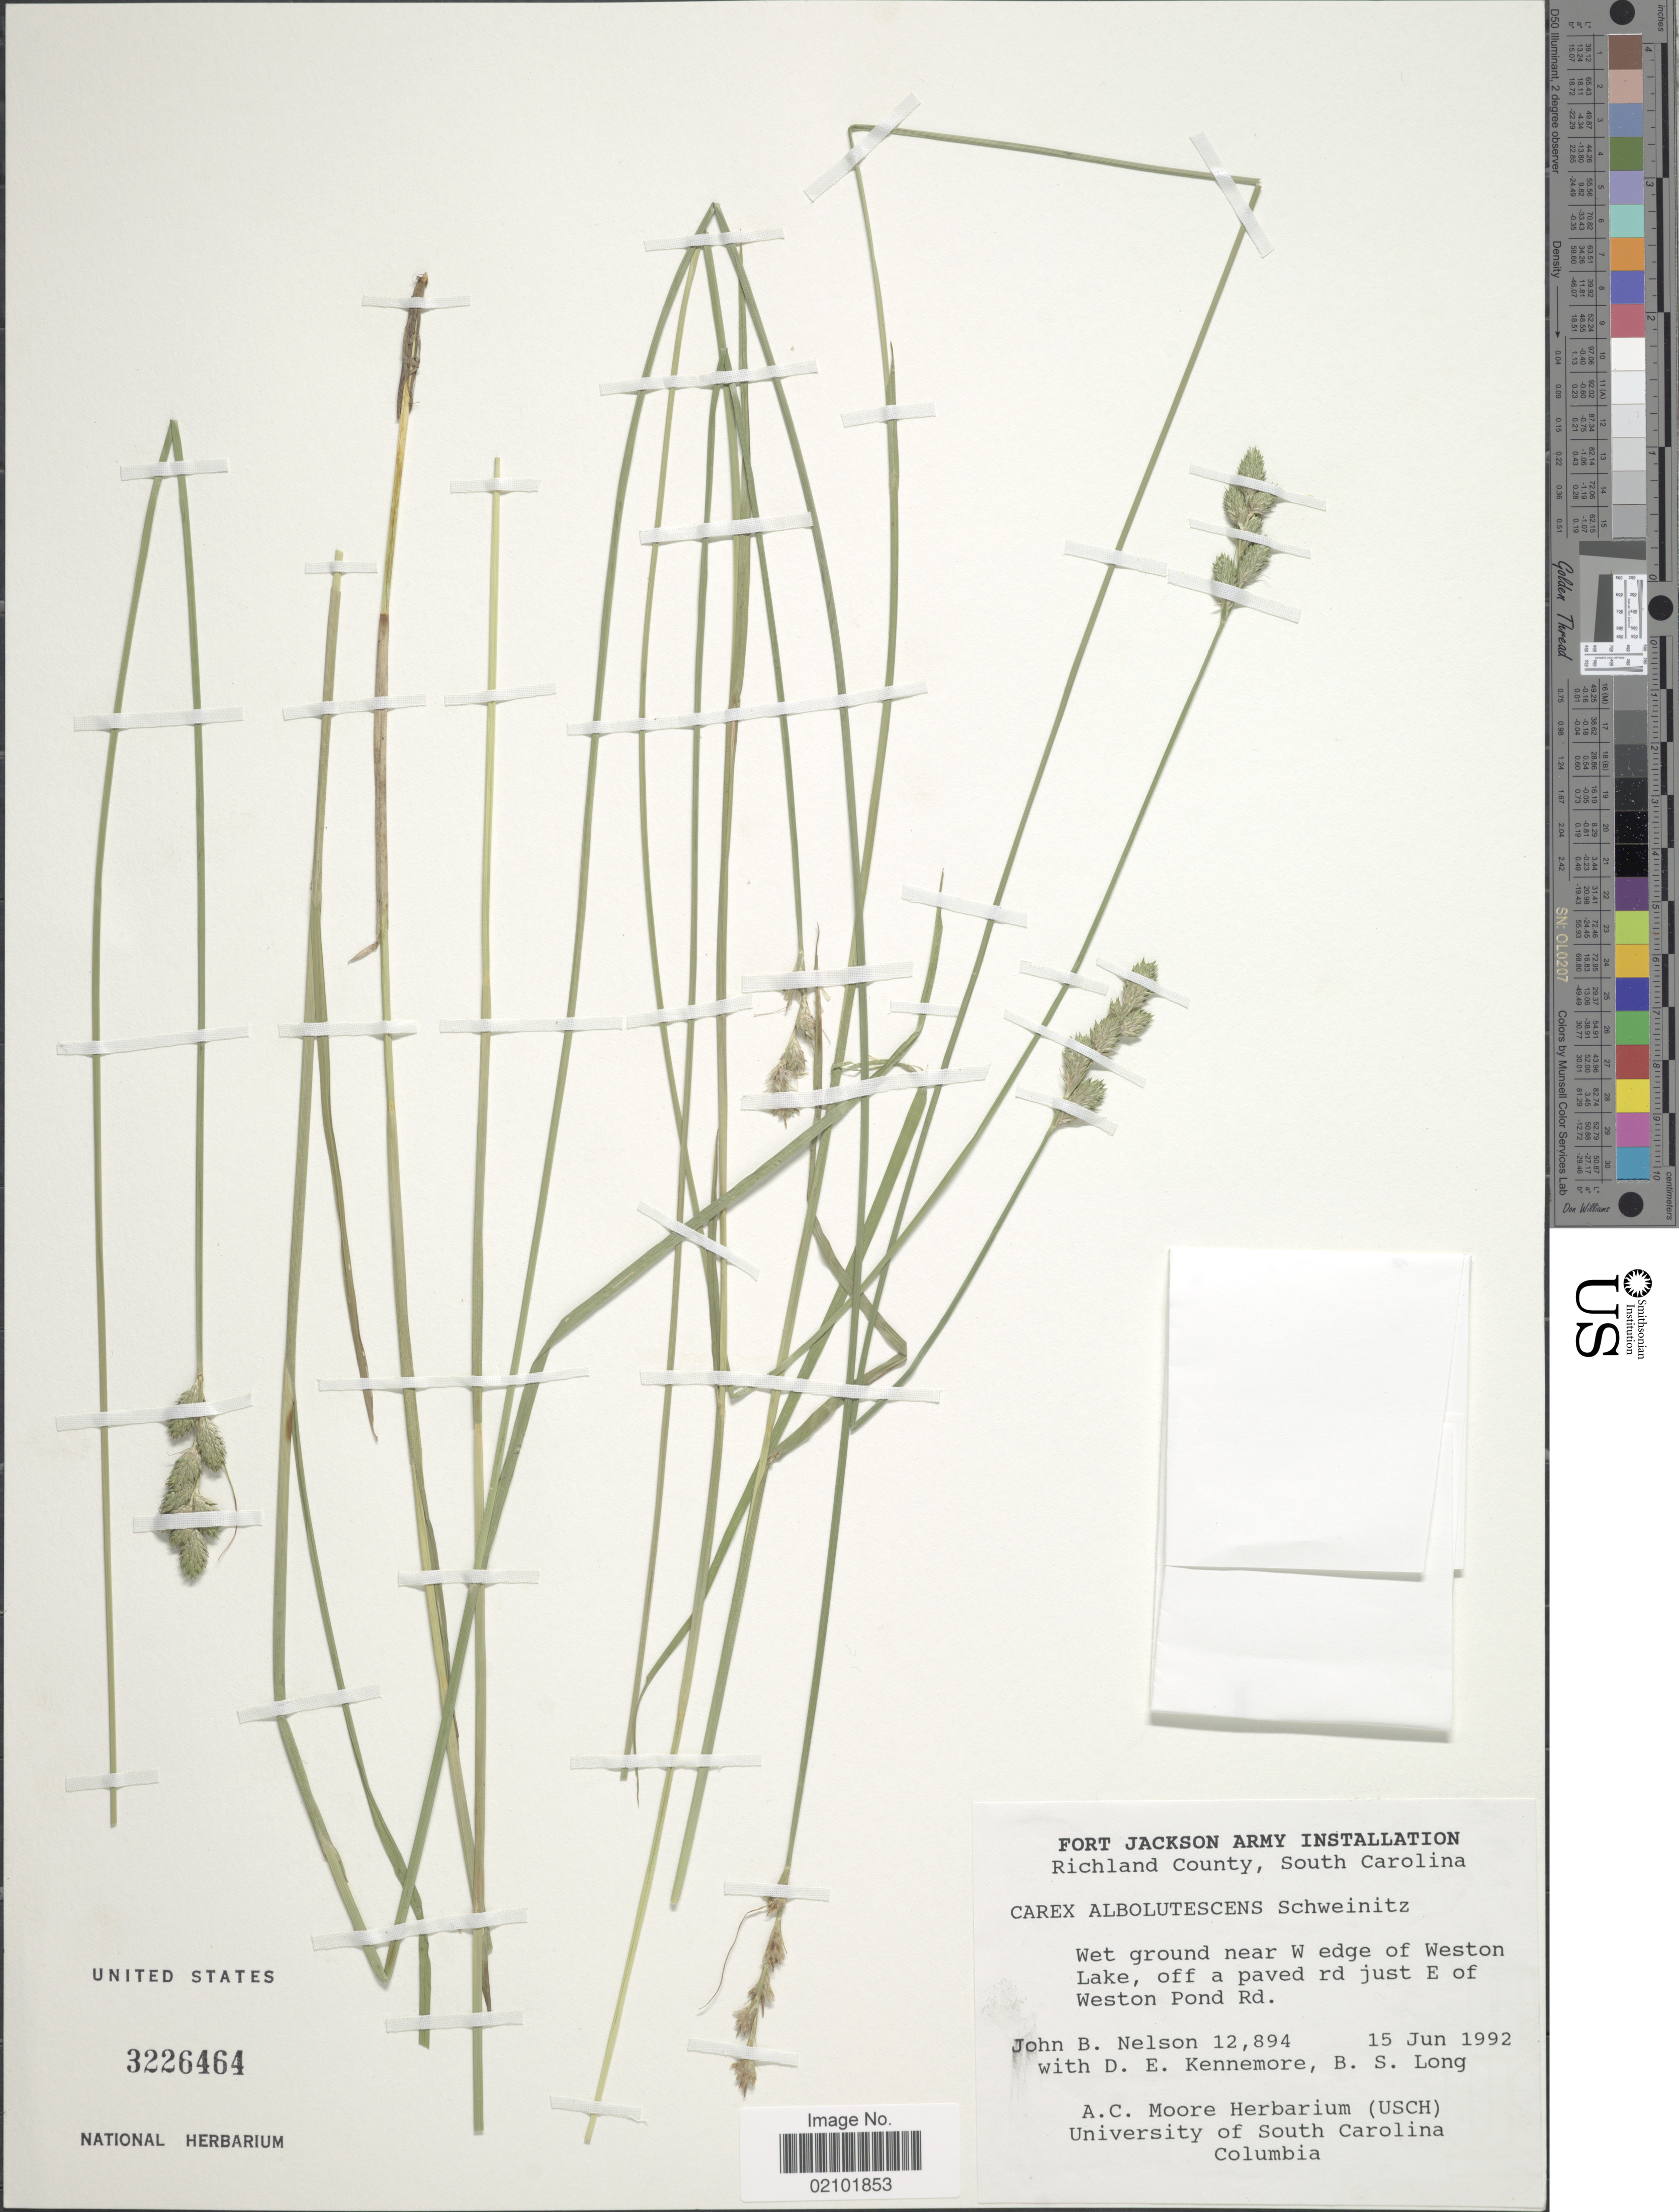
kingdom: Plantae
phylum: Tracheophyta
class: Liliopsida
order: Poales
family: Cyperaceae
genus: Carex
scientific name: Carex albolutescens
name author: Schwein.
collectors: J. B. Nelson, D. Kennemore & B. Long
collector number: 12894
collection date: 1994-06-15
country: United States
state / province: South Carolina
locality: Richland County. Fort Jackson Army Installation. near W edge of Weston Lake, off a paved rd just E of Weston Pond Rd.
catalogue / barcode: US 3226464